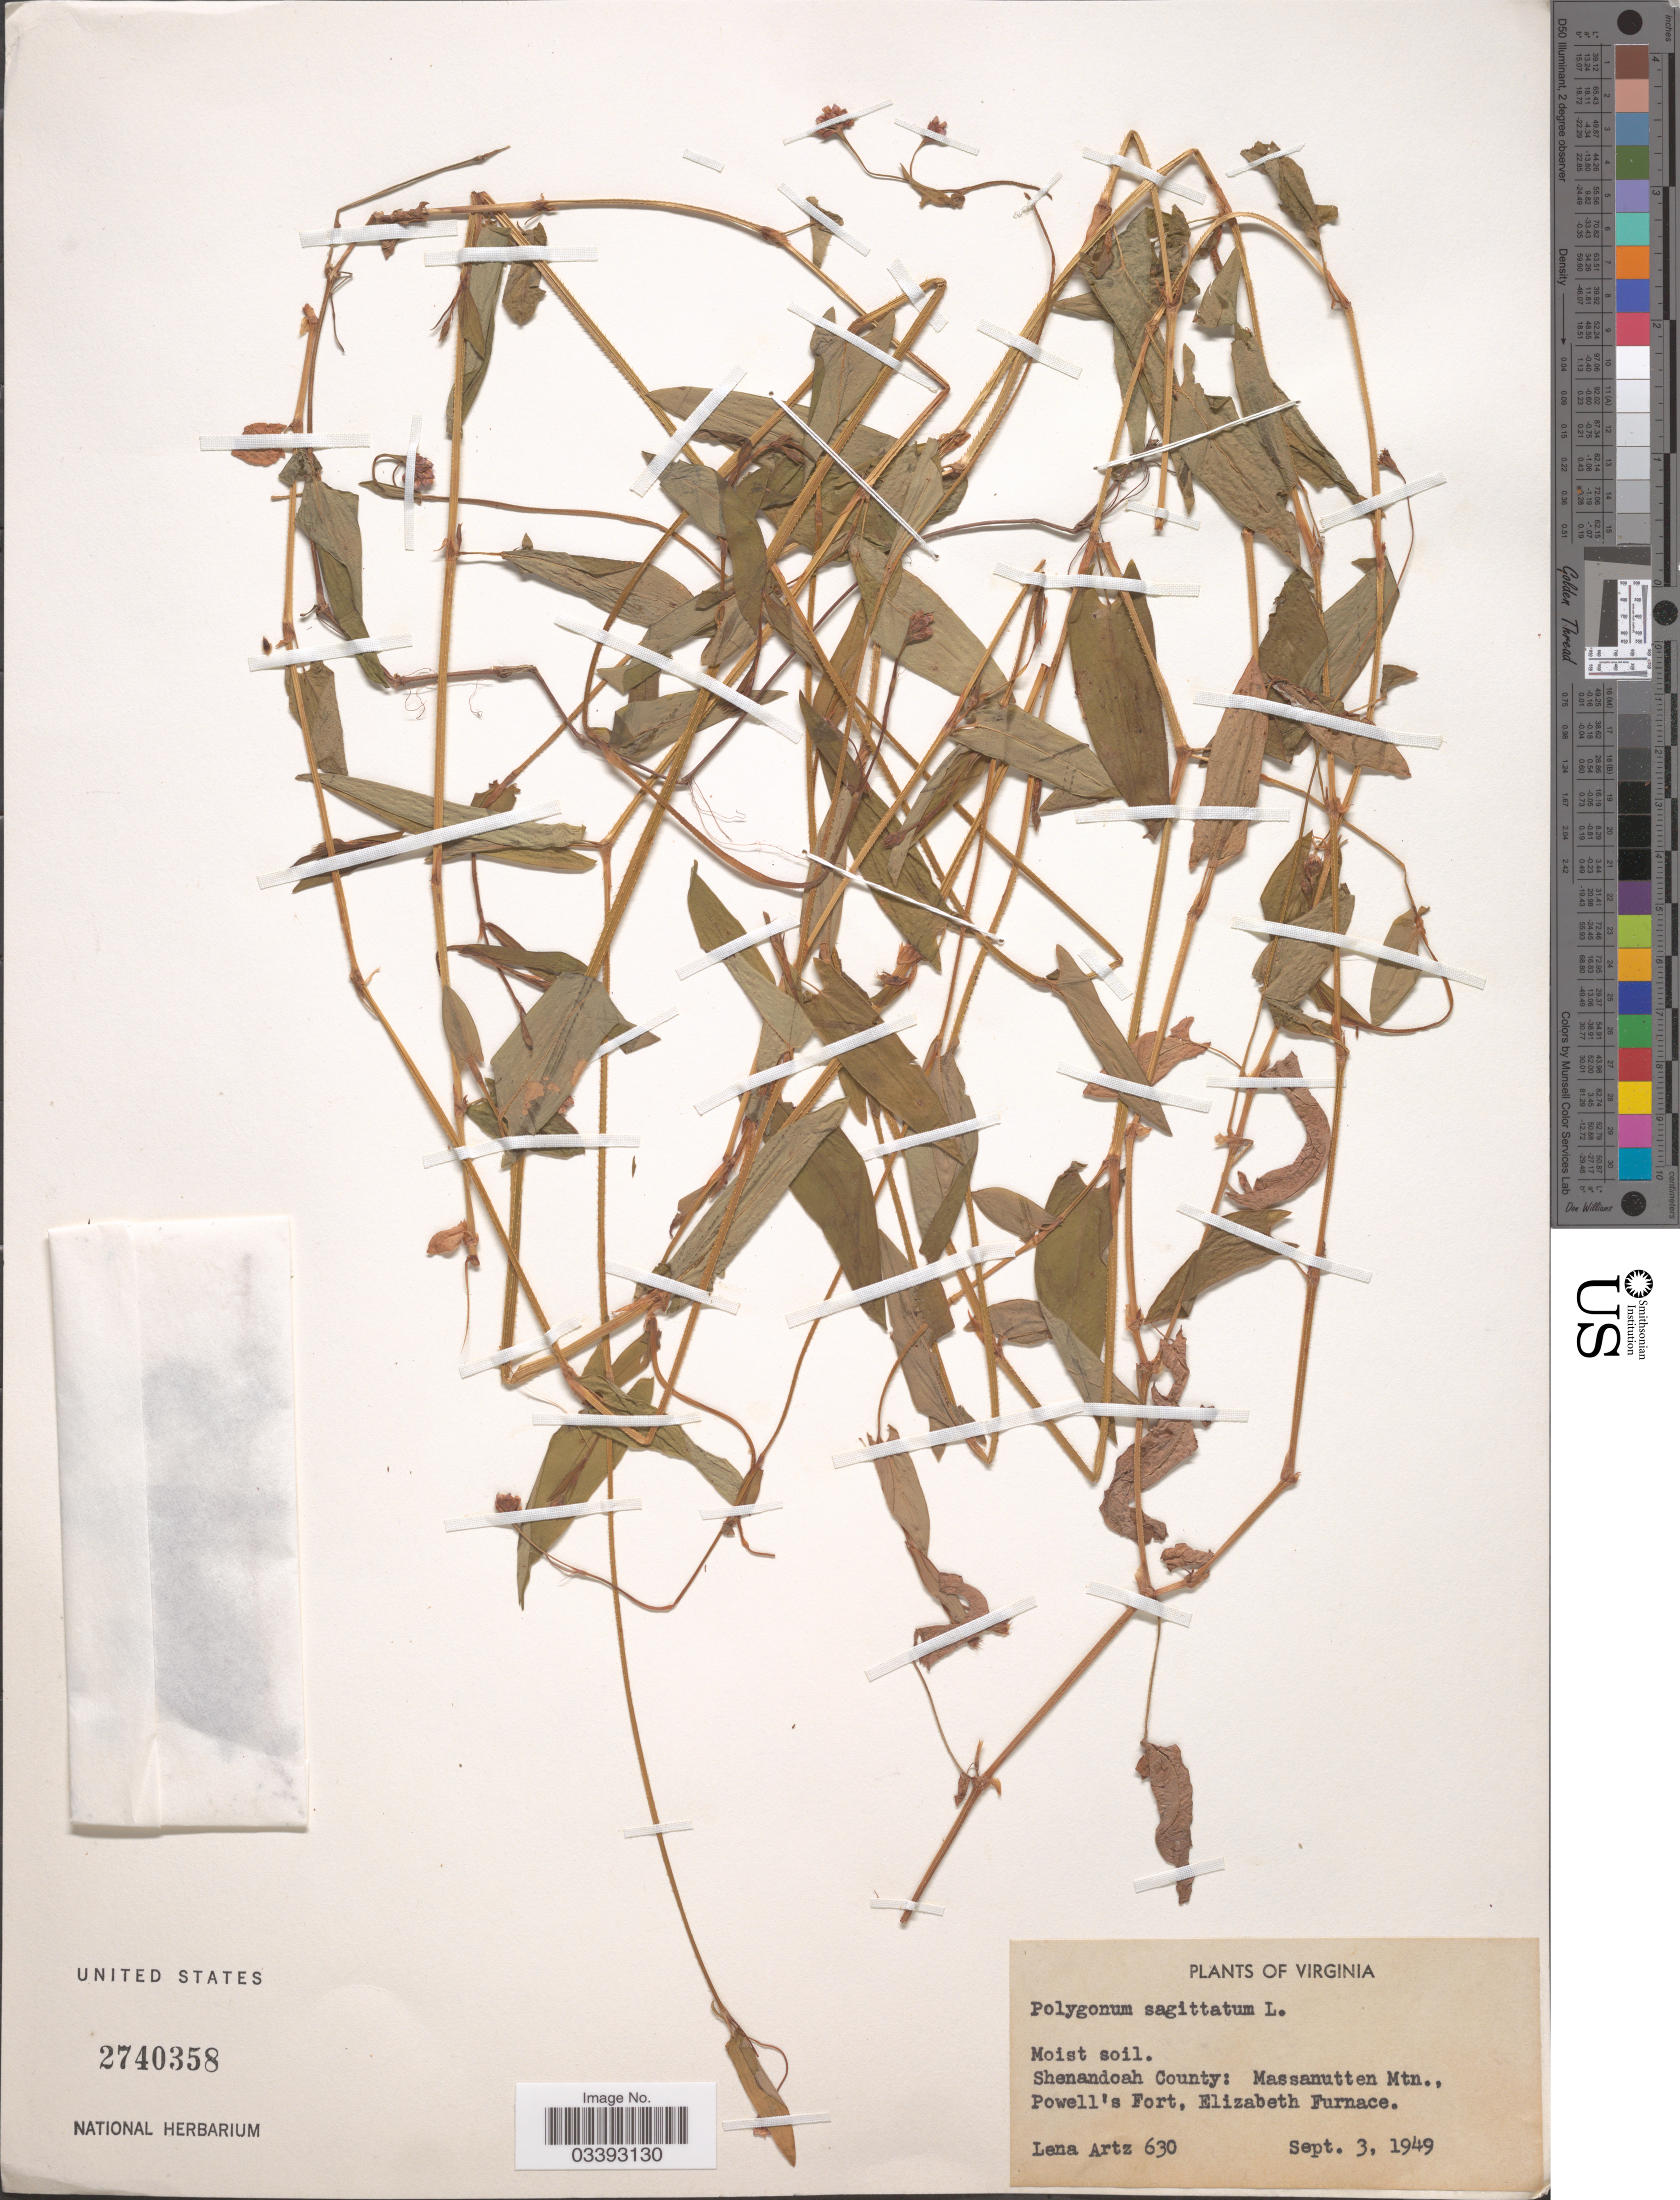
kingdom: Plantae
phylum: Tracheophyta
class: Magnoliopsida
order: Caryophyllales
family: Polygonaceae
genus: Persicaria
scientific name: Persicaria sagittata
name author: (L.) H. Gross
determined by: Atha, D. E.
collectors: L. Artz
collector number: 630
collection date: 1949-09-03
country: United States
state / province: Virginia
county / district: Shenandoah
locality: Shenandoah County: Massanutten Mtn., Powell's Fort, Elizabeth Furnace.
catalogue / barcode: US 2740358